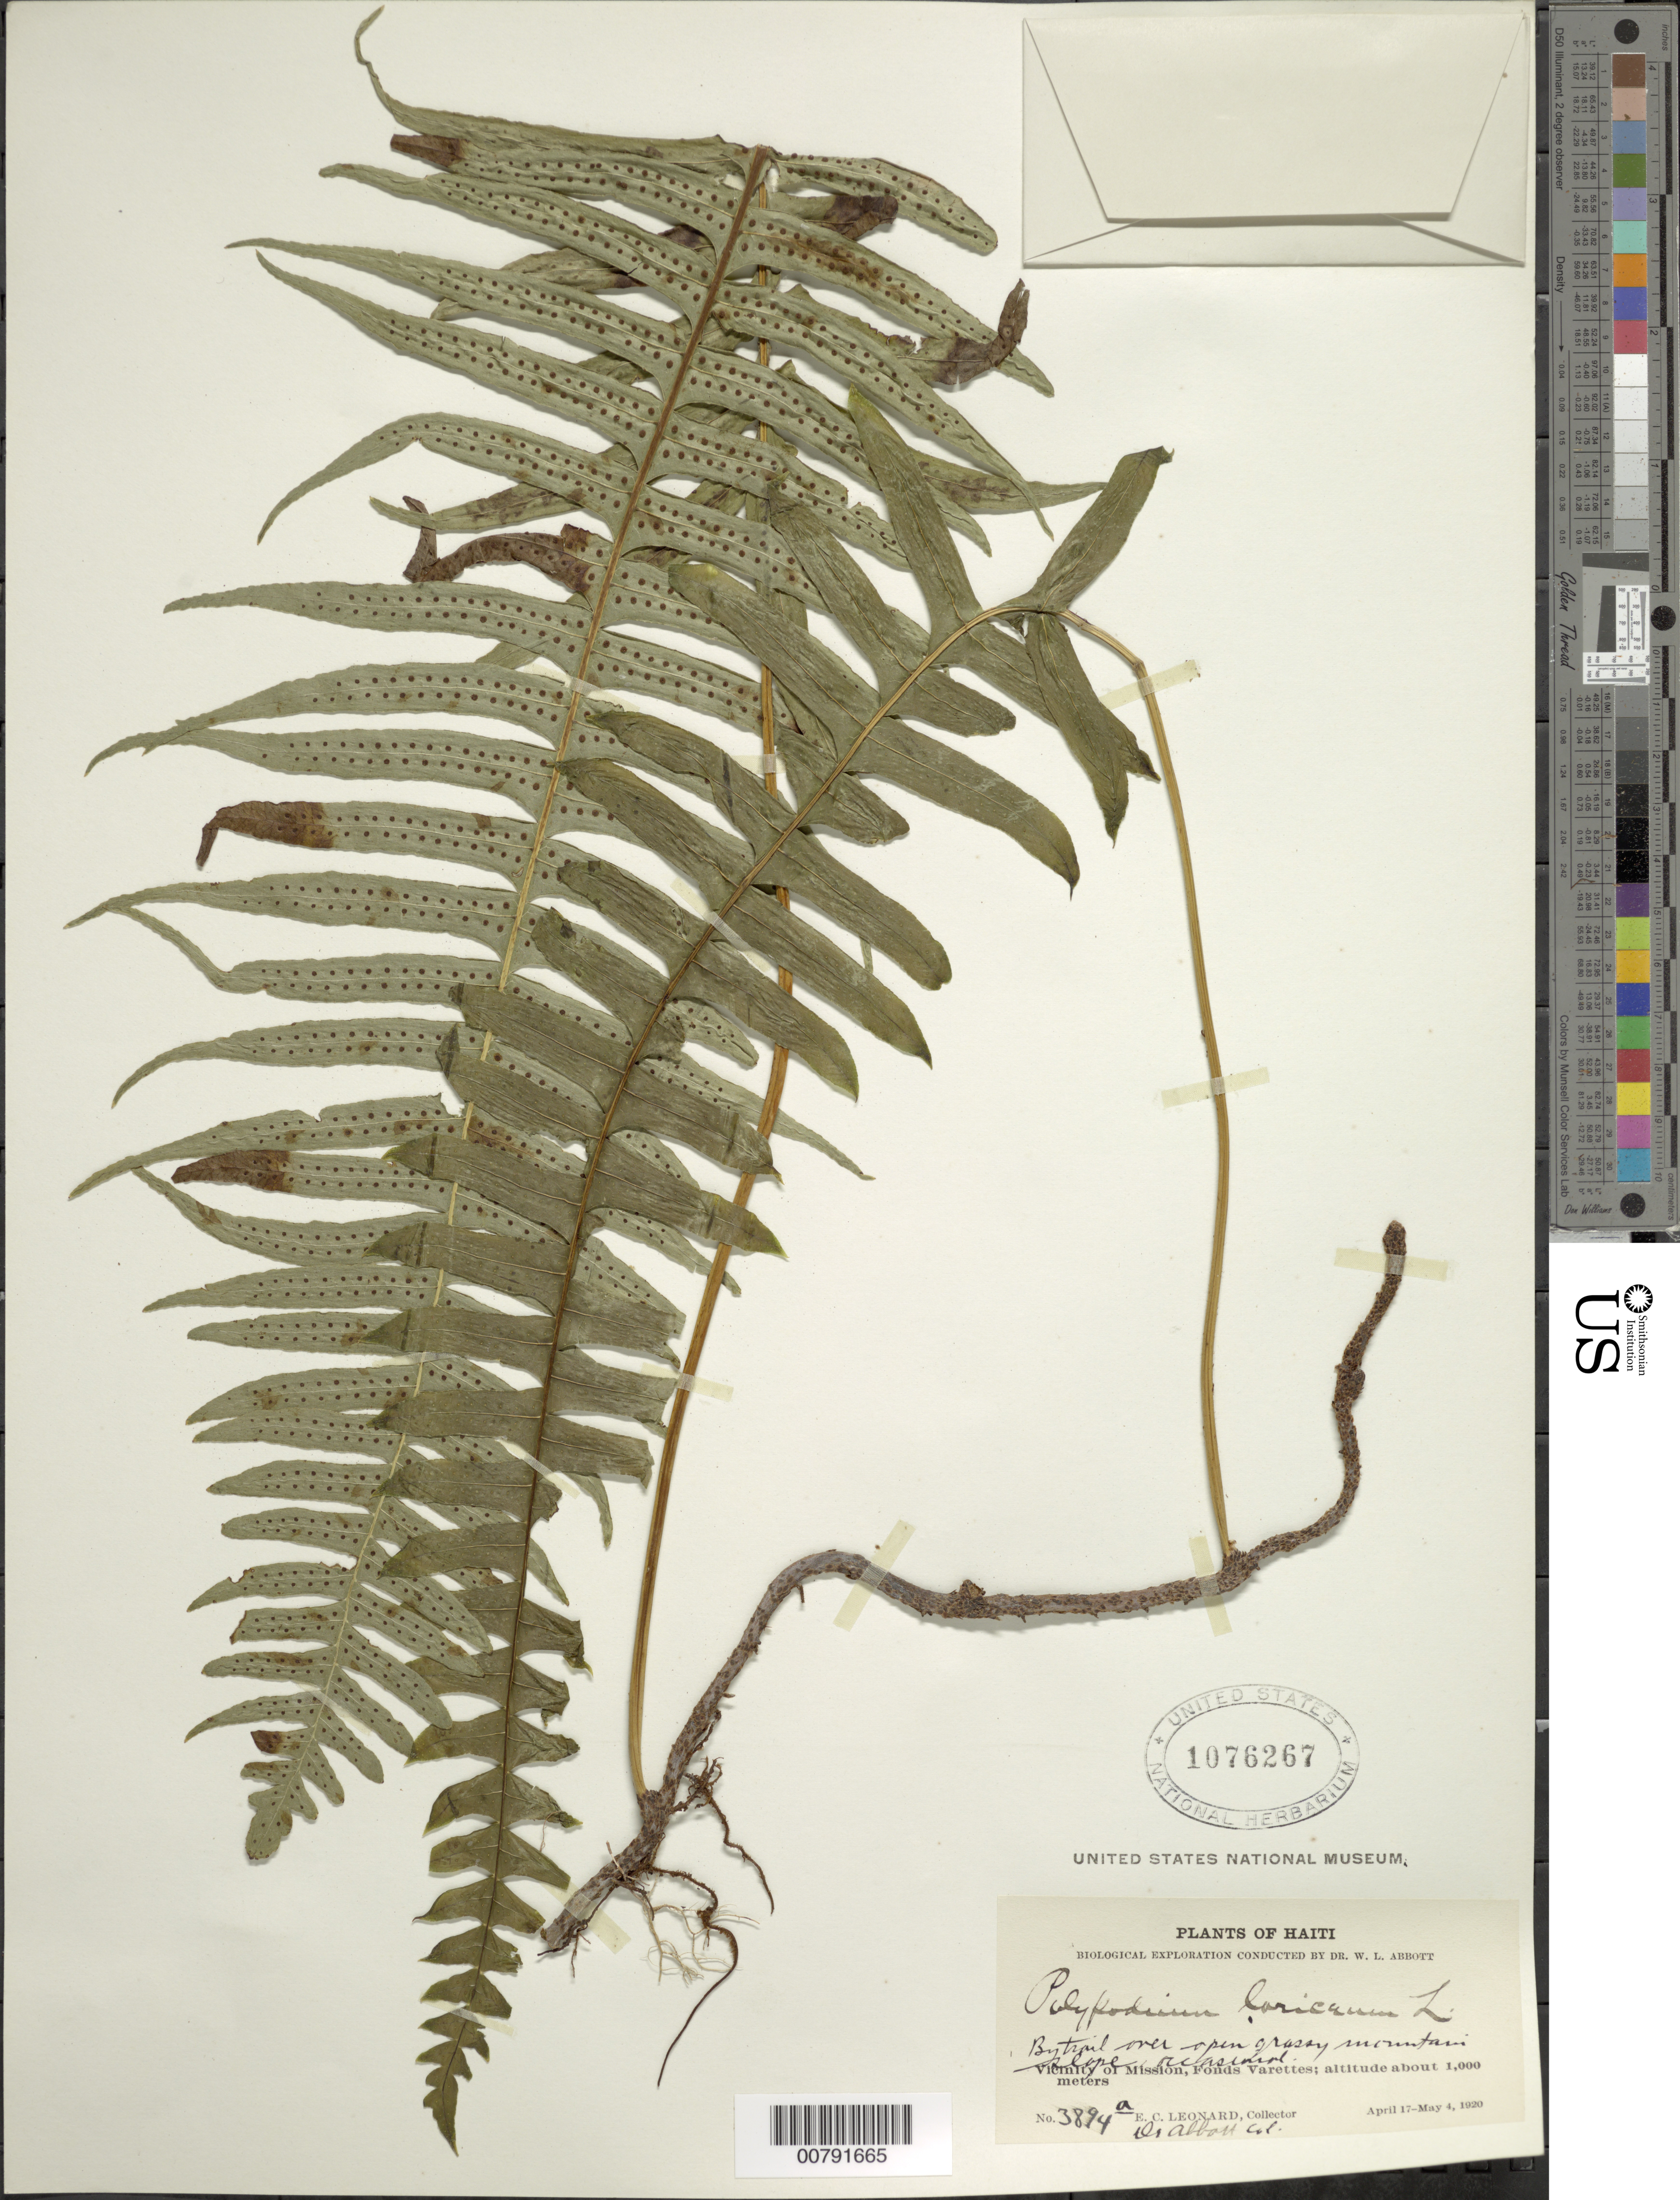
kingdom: Plantae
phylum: Tracheophyta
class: Polypodiopsida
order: Polypodiales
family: Polypodiaceae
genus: Serpocaulon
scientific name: Serpocaulon loriceum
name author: (L.) A.R. Sm.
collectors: W. L. Abbott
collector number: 3894a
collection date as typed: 17 Apr 1920 04 May 1920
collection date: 1920-04-17/1920-05-04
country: Haiti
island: Hispaniola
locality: Mission vicinity, Fonds Varettes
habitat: By trail over open grassy mountain slopes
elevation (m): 1000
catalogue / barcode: US 1076267